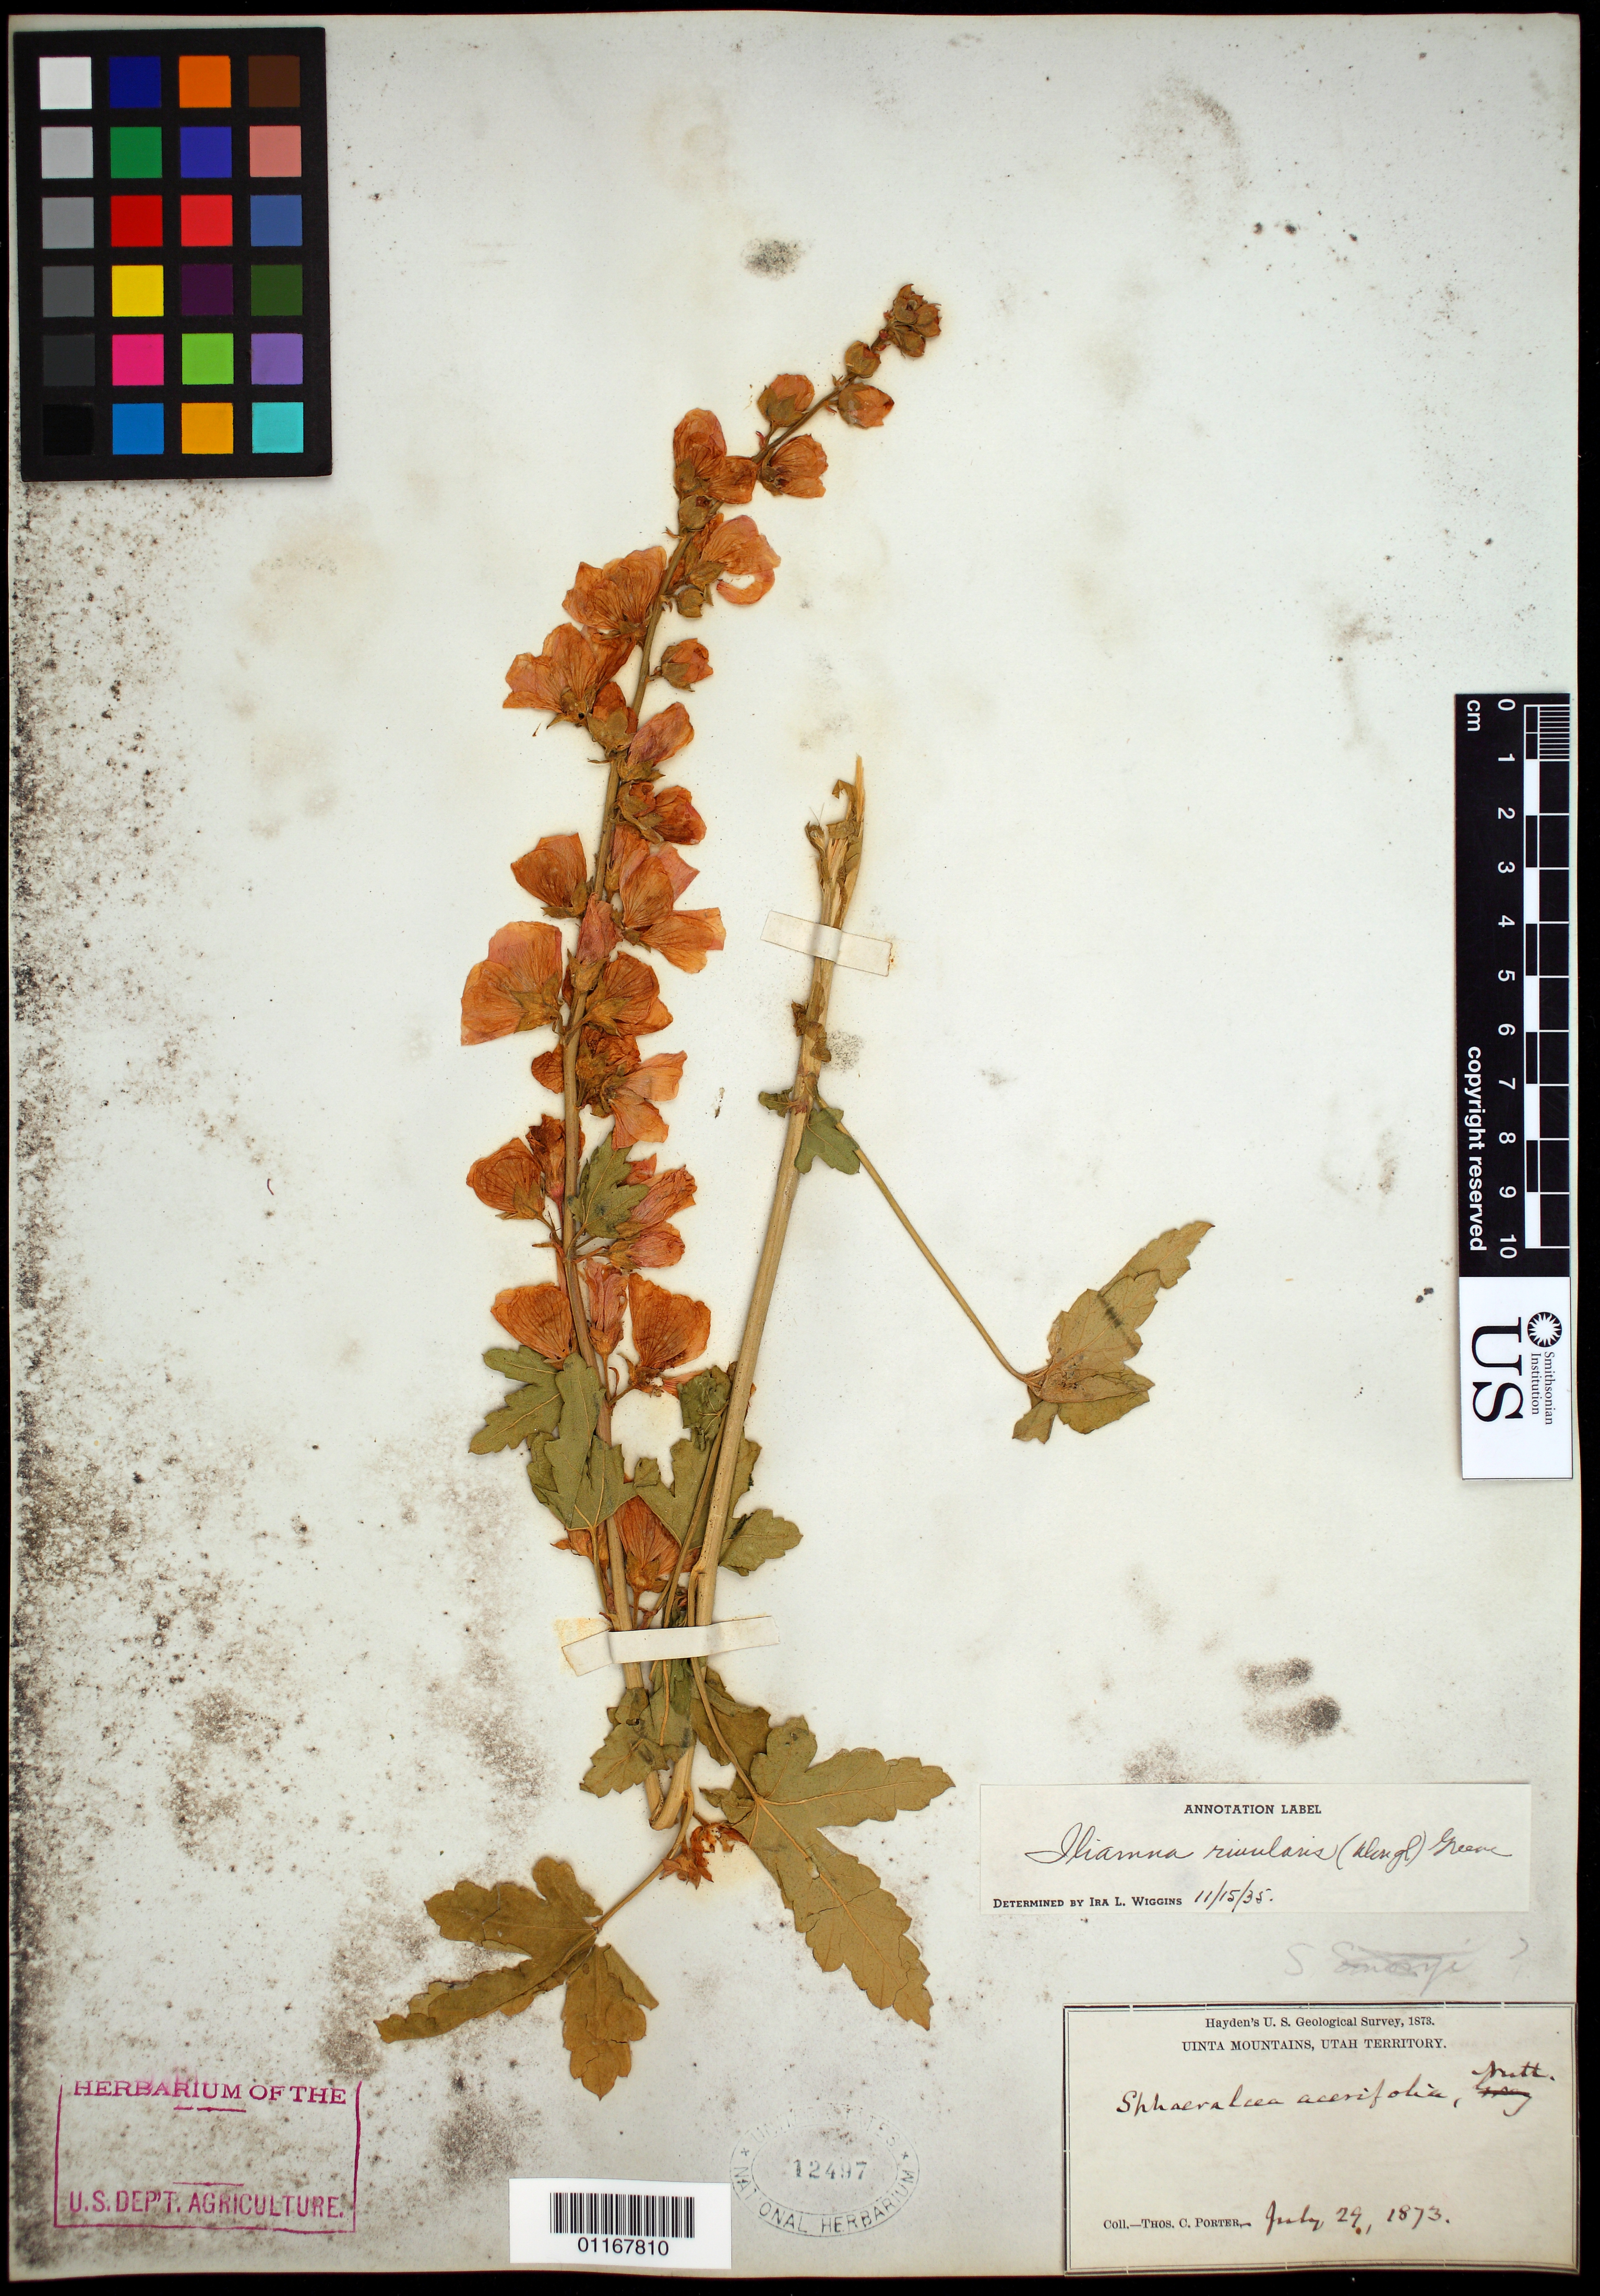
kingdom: Plantae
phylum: Tracheophyta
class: Magnoliopsida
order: Malvales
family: Malvaceae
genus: Iliamna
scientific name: Iliamna rivularis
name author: (Douglas) Greene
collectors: T. C. Porter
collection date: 1873-07-29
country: United States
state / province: Utah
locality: Uinta Mts., Utah Territory.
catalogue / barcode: US 12497